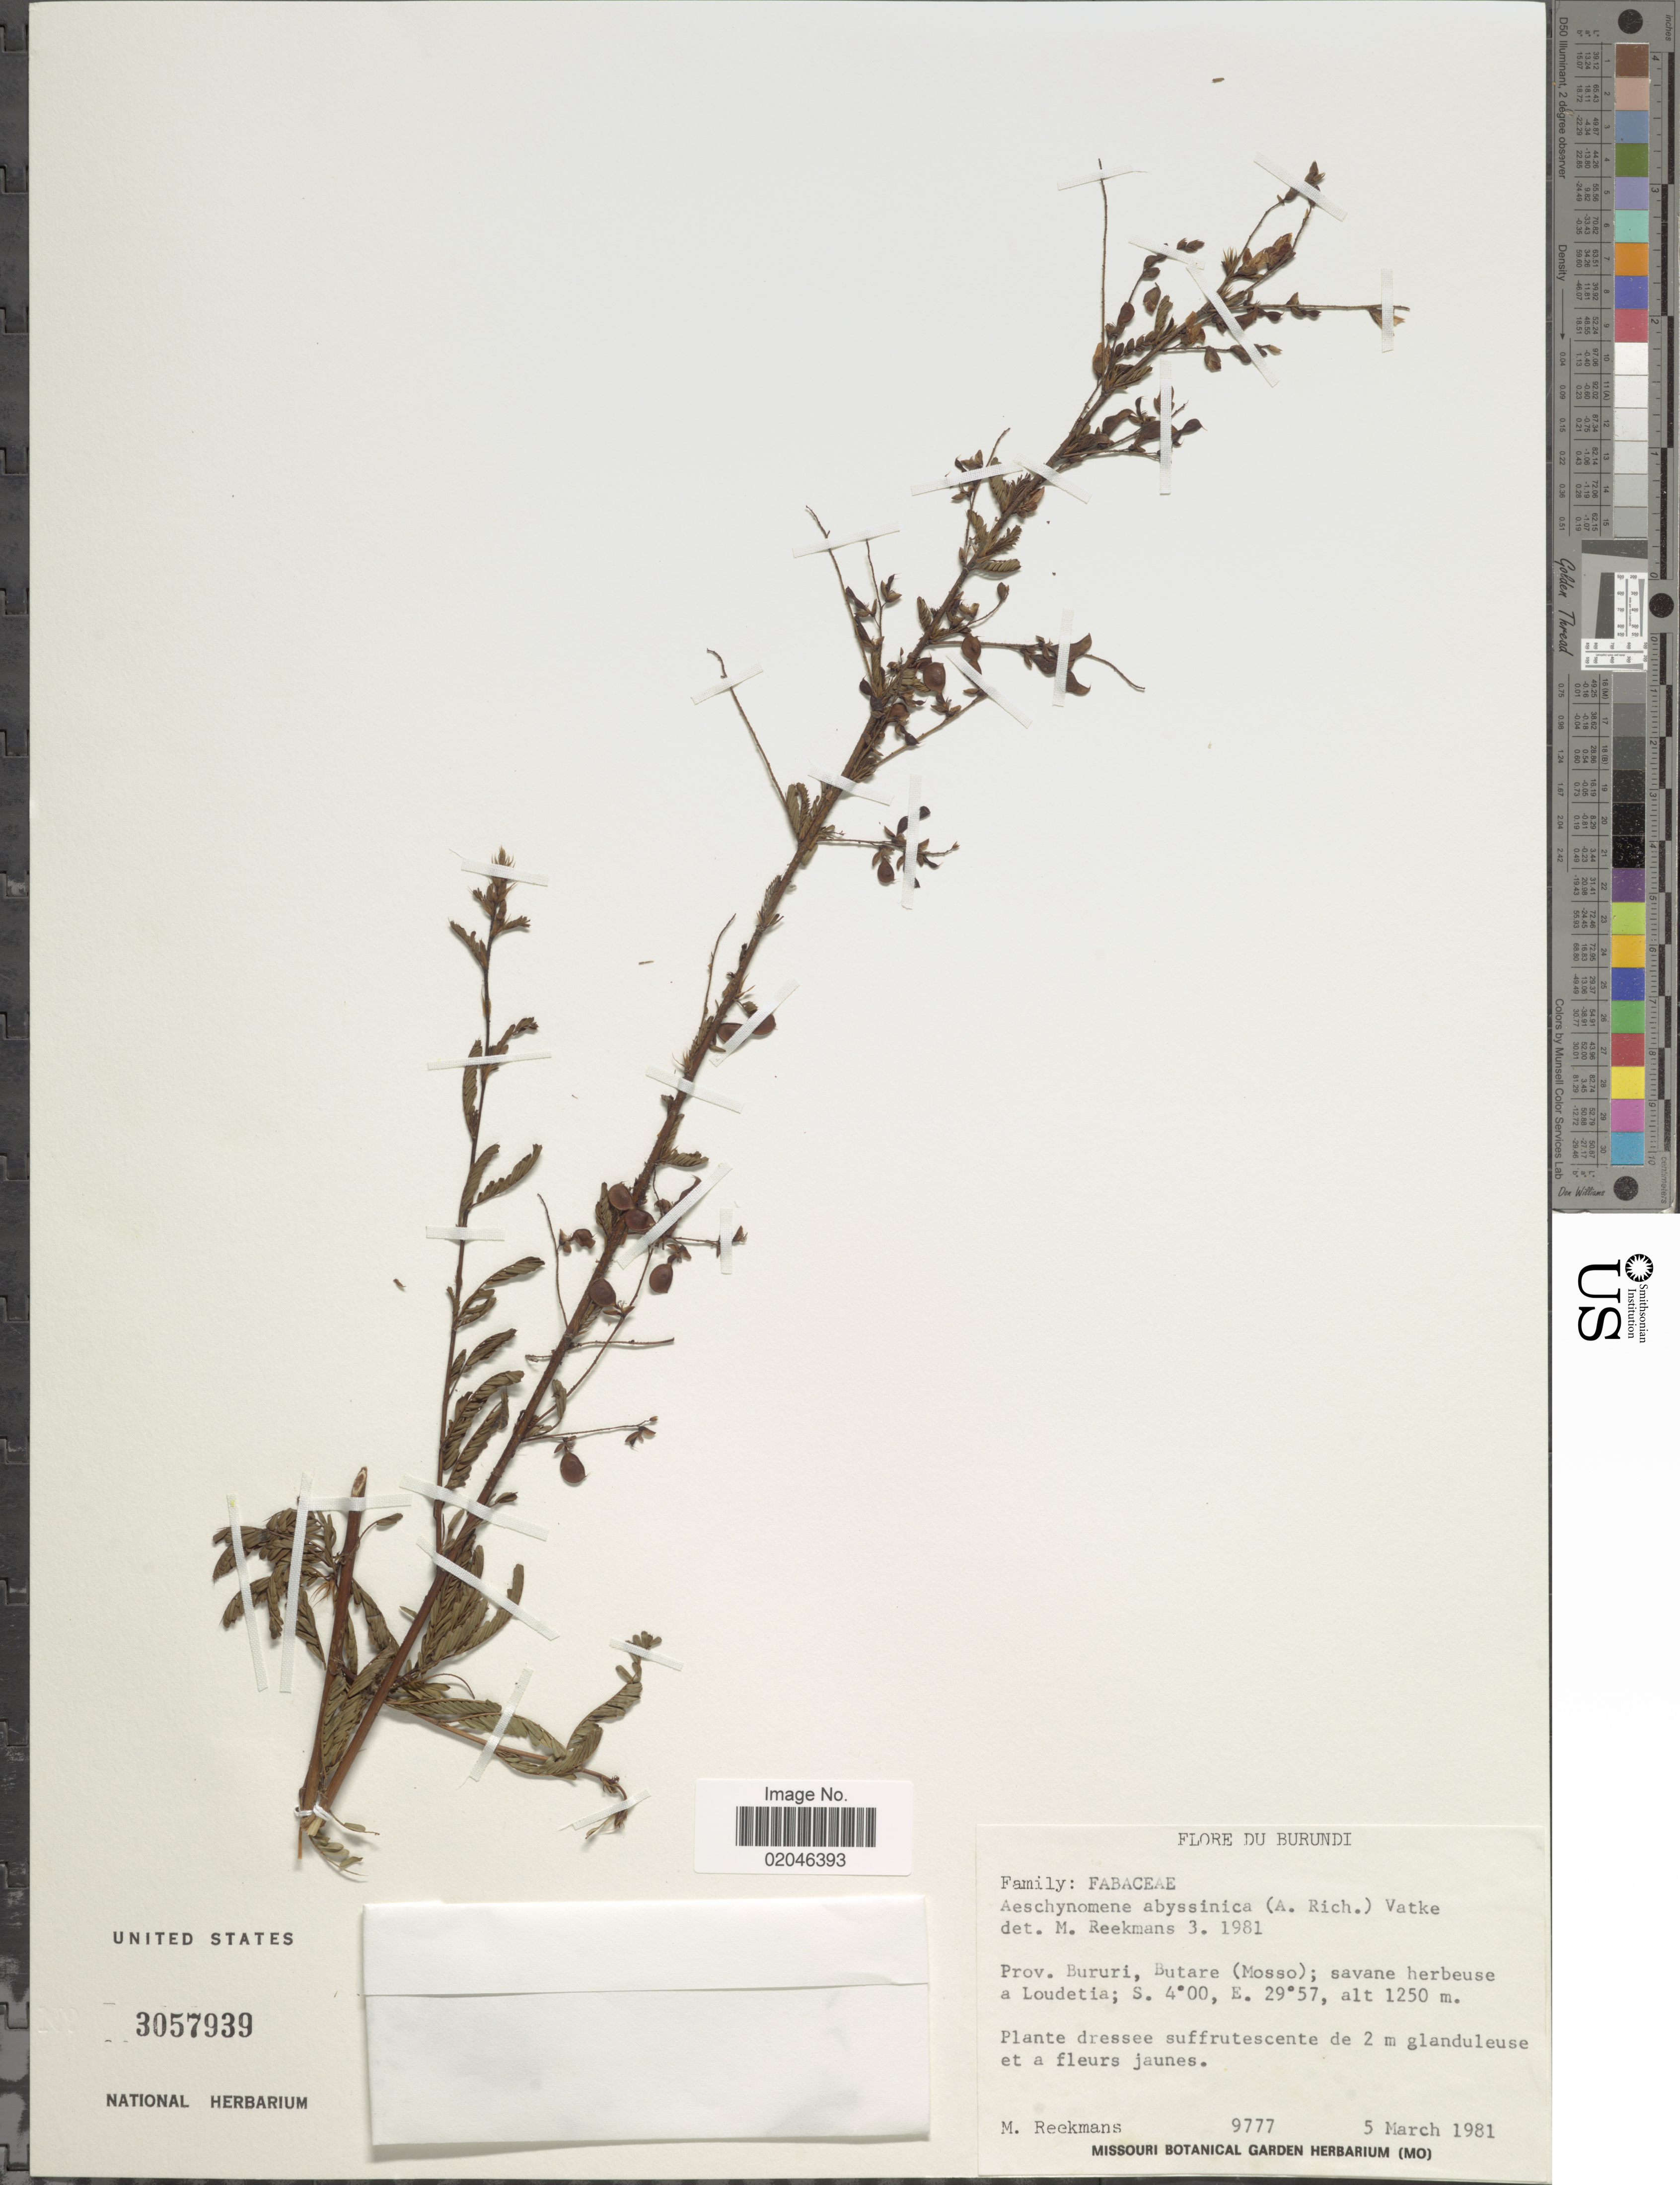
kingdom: Plantae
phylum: Tracheophyta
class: Magnoliopsida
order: Fabales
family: Fabaceae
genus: Aeschynomene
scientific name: Aeschynomene abyssinica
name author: (A. Rich.) Vatke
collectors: M. Reekmans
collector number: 9777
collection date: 1981-03-05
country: Burundi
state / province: Bururi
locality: Prov. Bururi, Butare (Mosso); savane herbeuse a Loudetia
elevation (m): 1250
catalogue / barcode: US 3057939